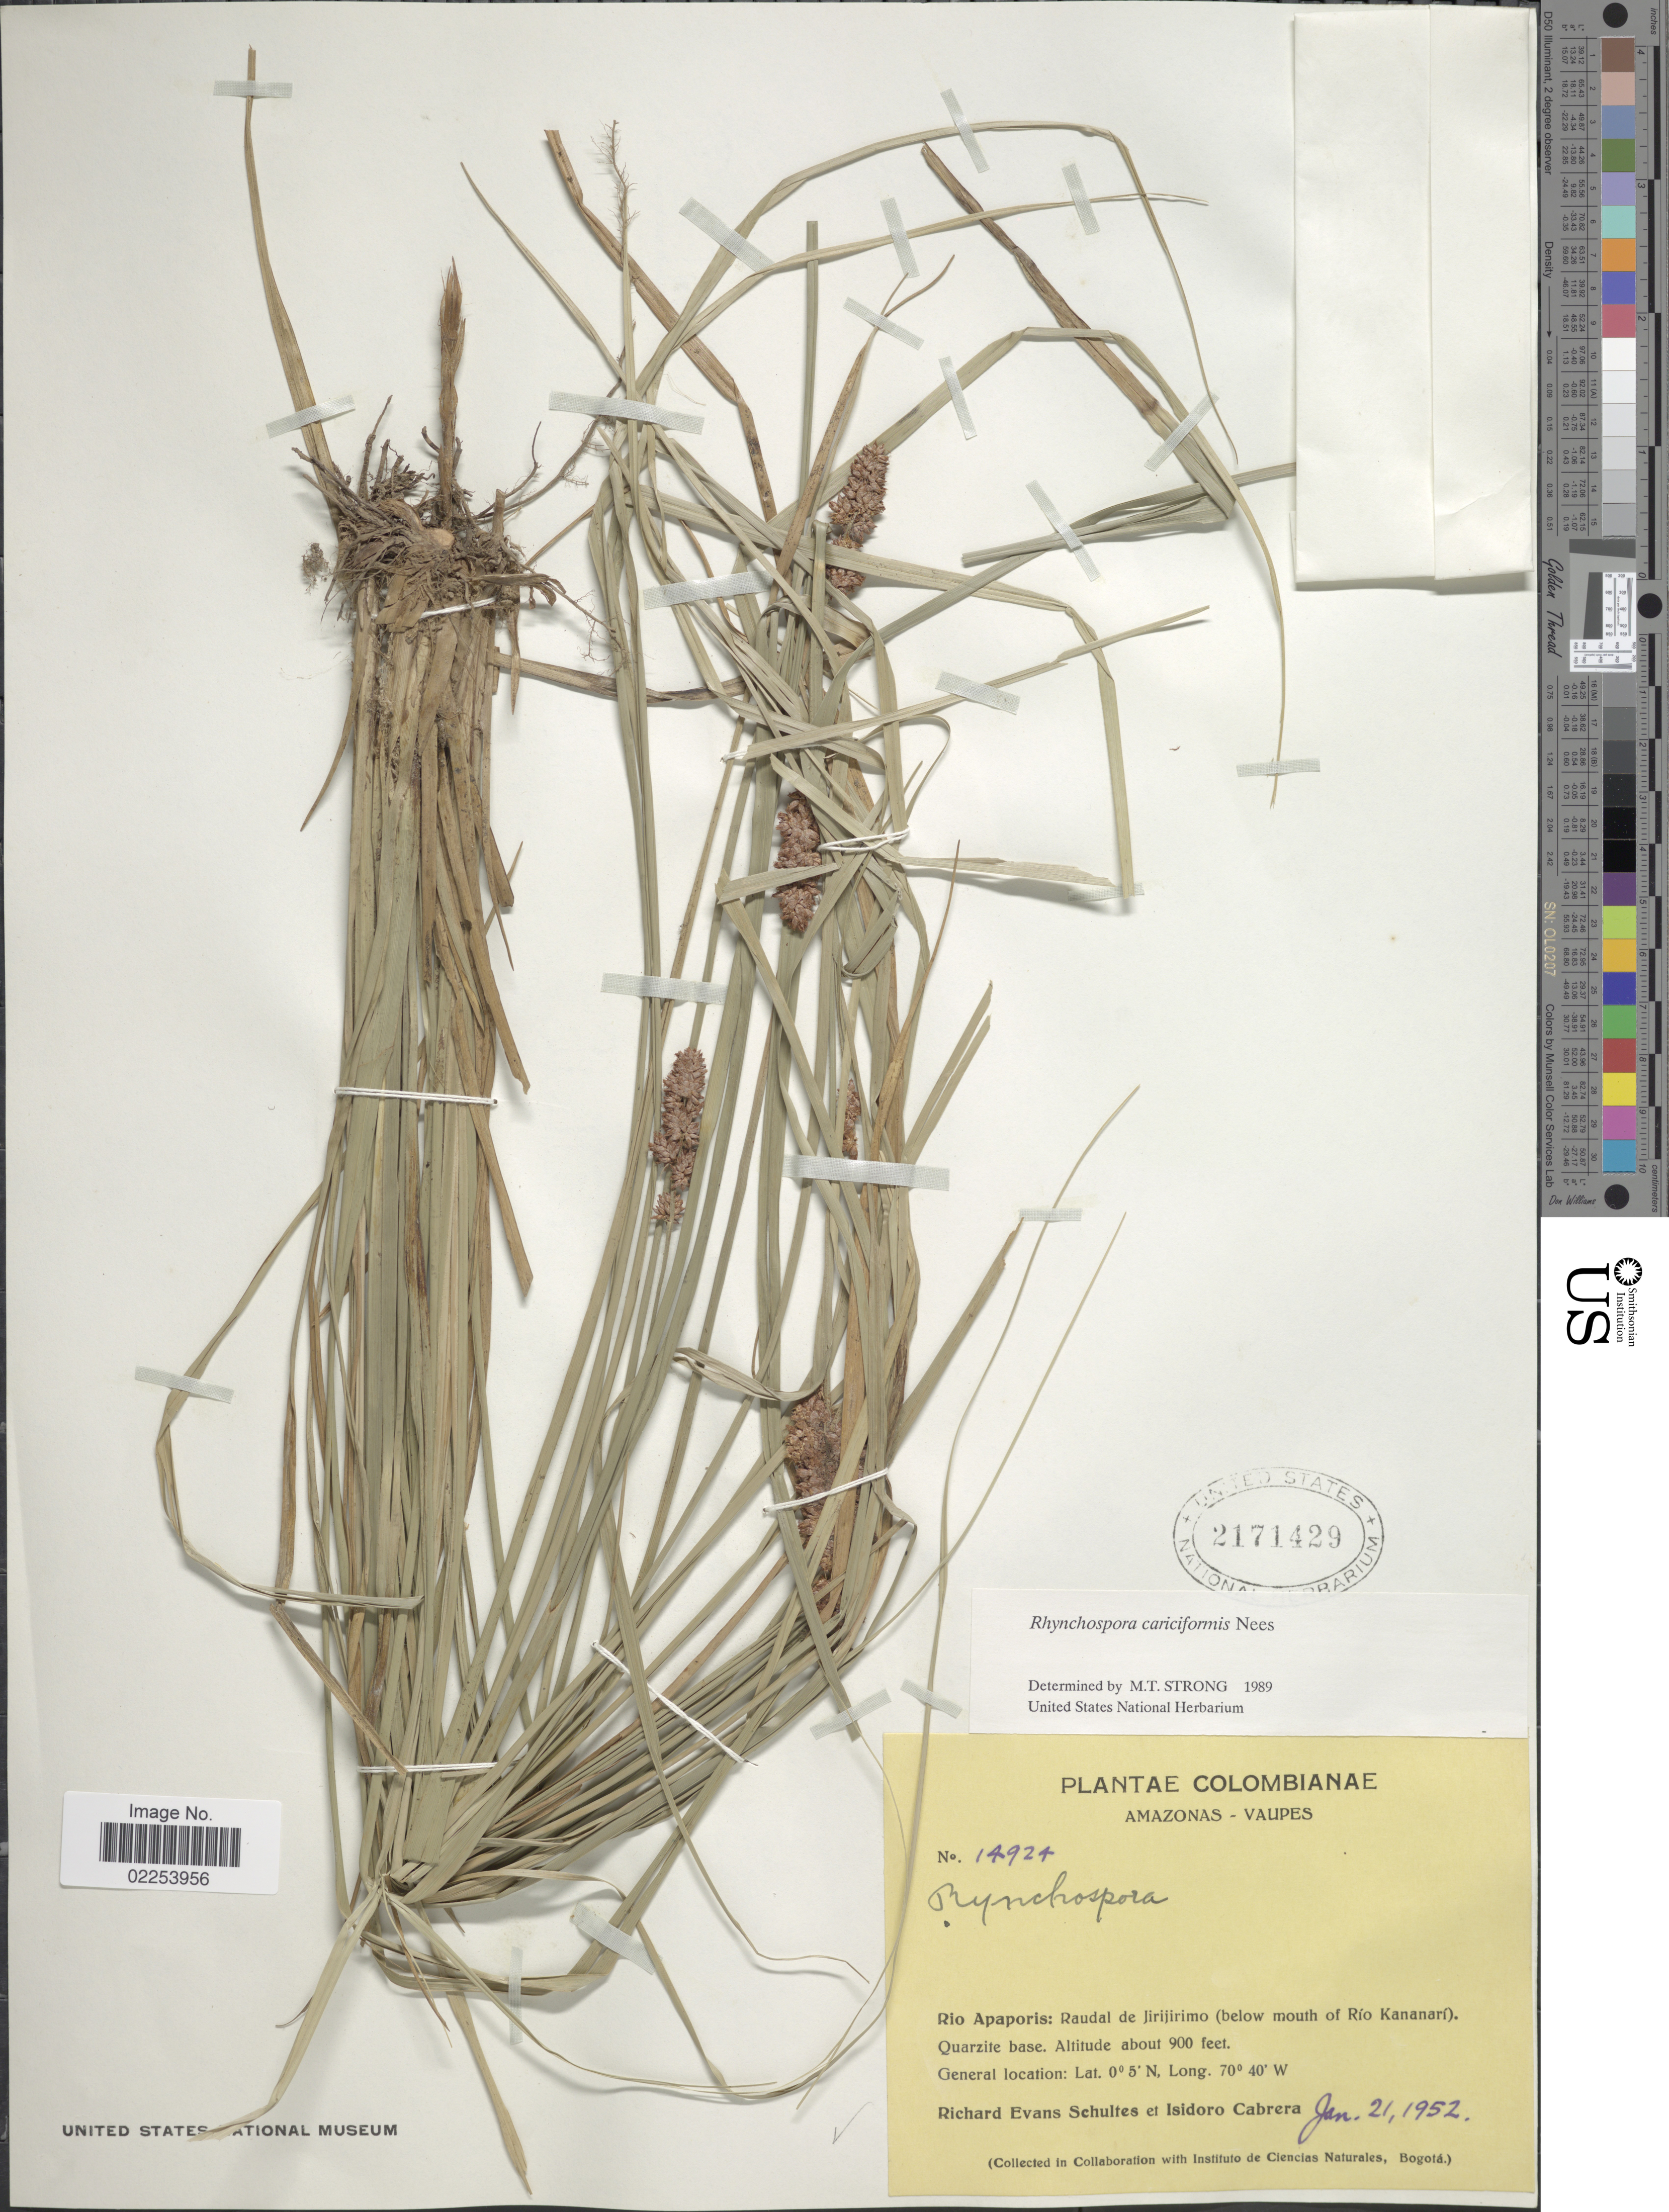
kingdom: Plantae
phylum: Tracheophyta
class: Liliopsida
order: Poales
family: Cyperaceae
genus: Rhynchospora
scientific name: Rhynchospora cariciformis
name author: Nees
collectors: R. E. Schultes & I. Cabrera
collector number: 14924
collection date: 1952-01-21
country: Colombia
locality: Amazonas - Vaupes, Rio Apaporis: Raudal de Jirijirimo (below mouth of Rio Kananari)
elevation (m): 274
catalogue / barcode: US 2171429